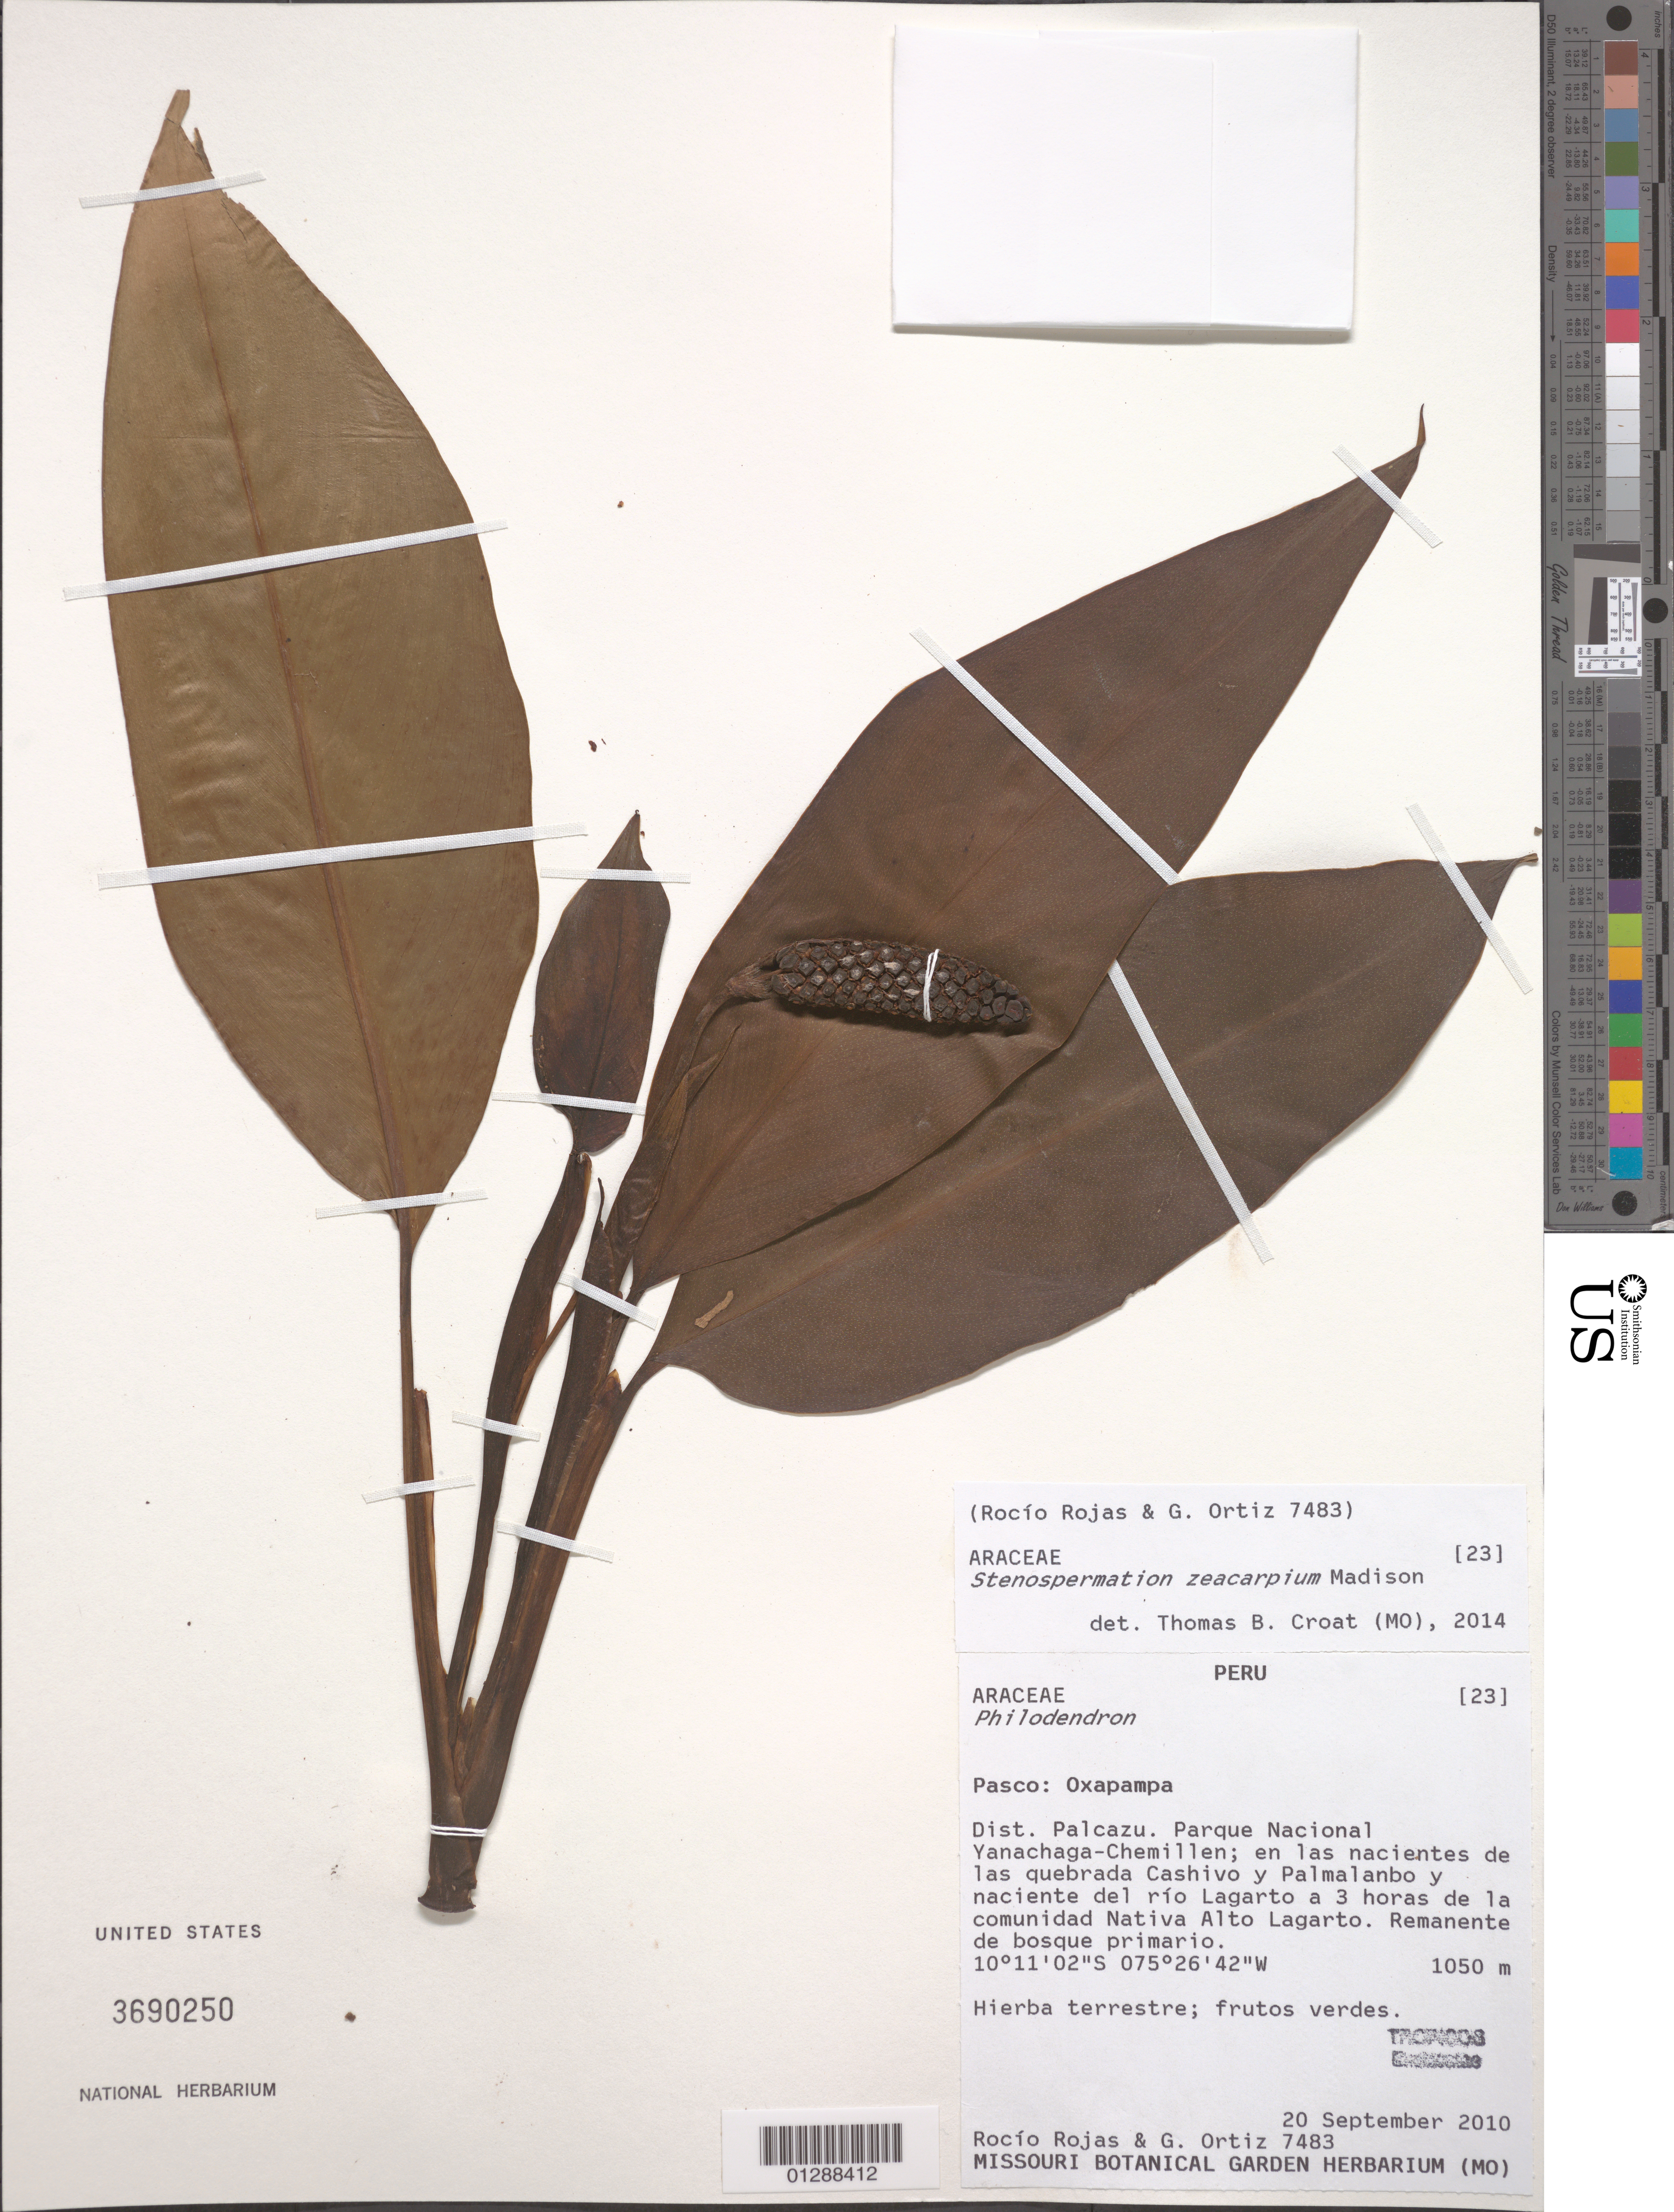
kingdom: Plantae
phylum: Tracheophyta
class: Liliopsida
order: Alismatales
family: Araceae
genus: Stenospermation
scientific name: Stenospermation zeacarpium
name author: Madison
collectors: R. Rojas & G. Ortiz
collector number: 7483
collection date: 2010-09-20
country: Peru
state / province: Pasco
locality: Oxapampa. Dist. Palcazu. Parque Nacional Yanachaga-Chemillen; en las nacientas de las quebrada Cashivo y Palmalanbo y naciente del río Lagarto a 3 horas de la comunidad Nativa Alto Lagarto.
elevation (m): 1050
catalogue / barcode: US 3690250